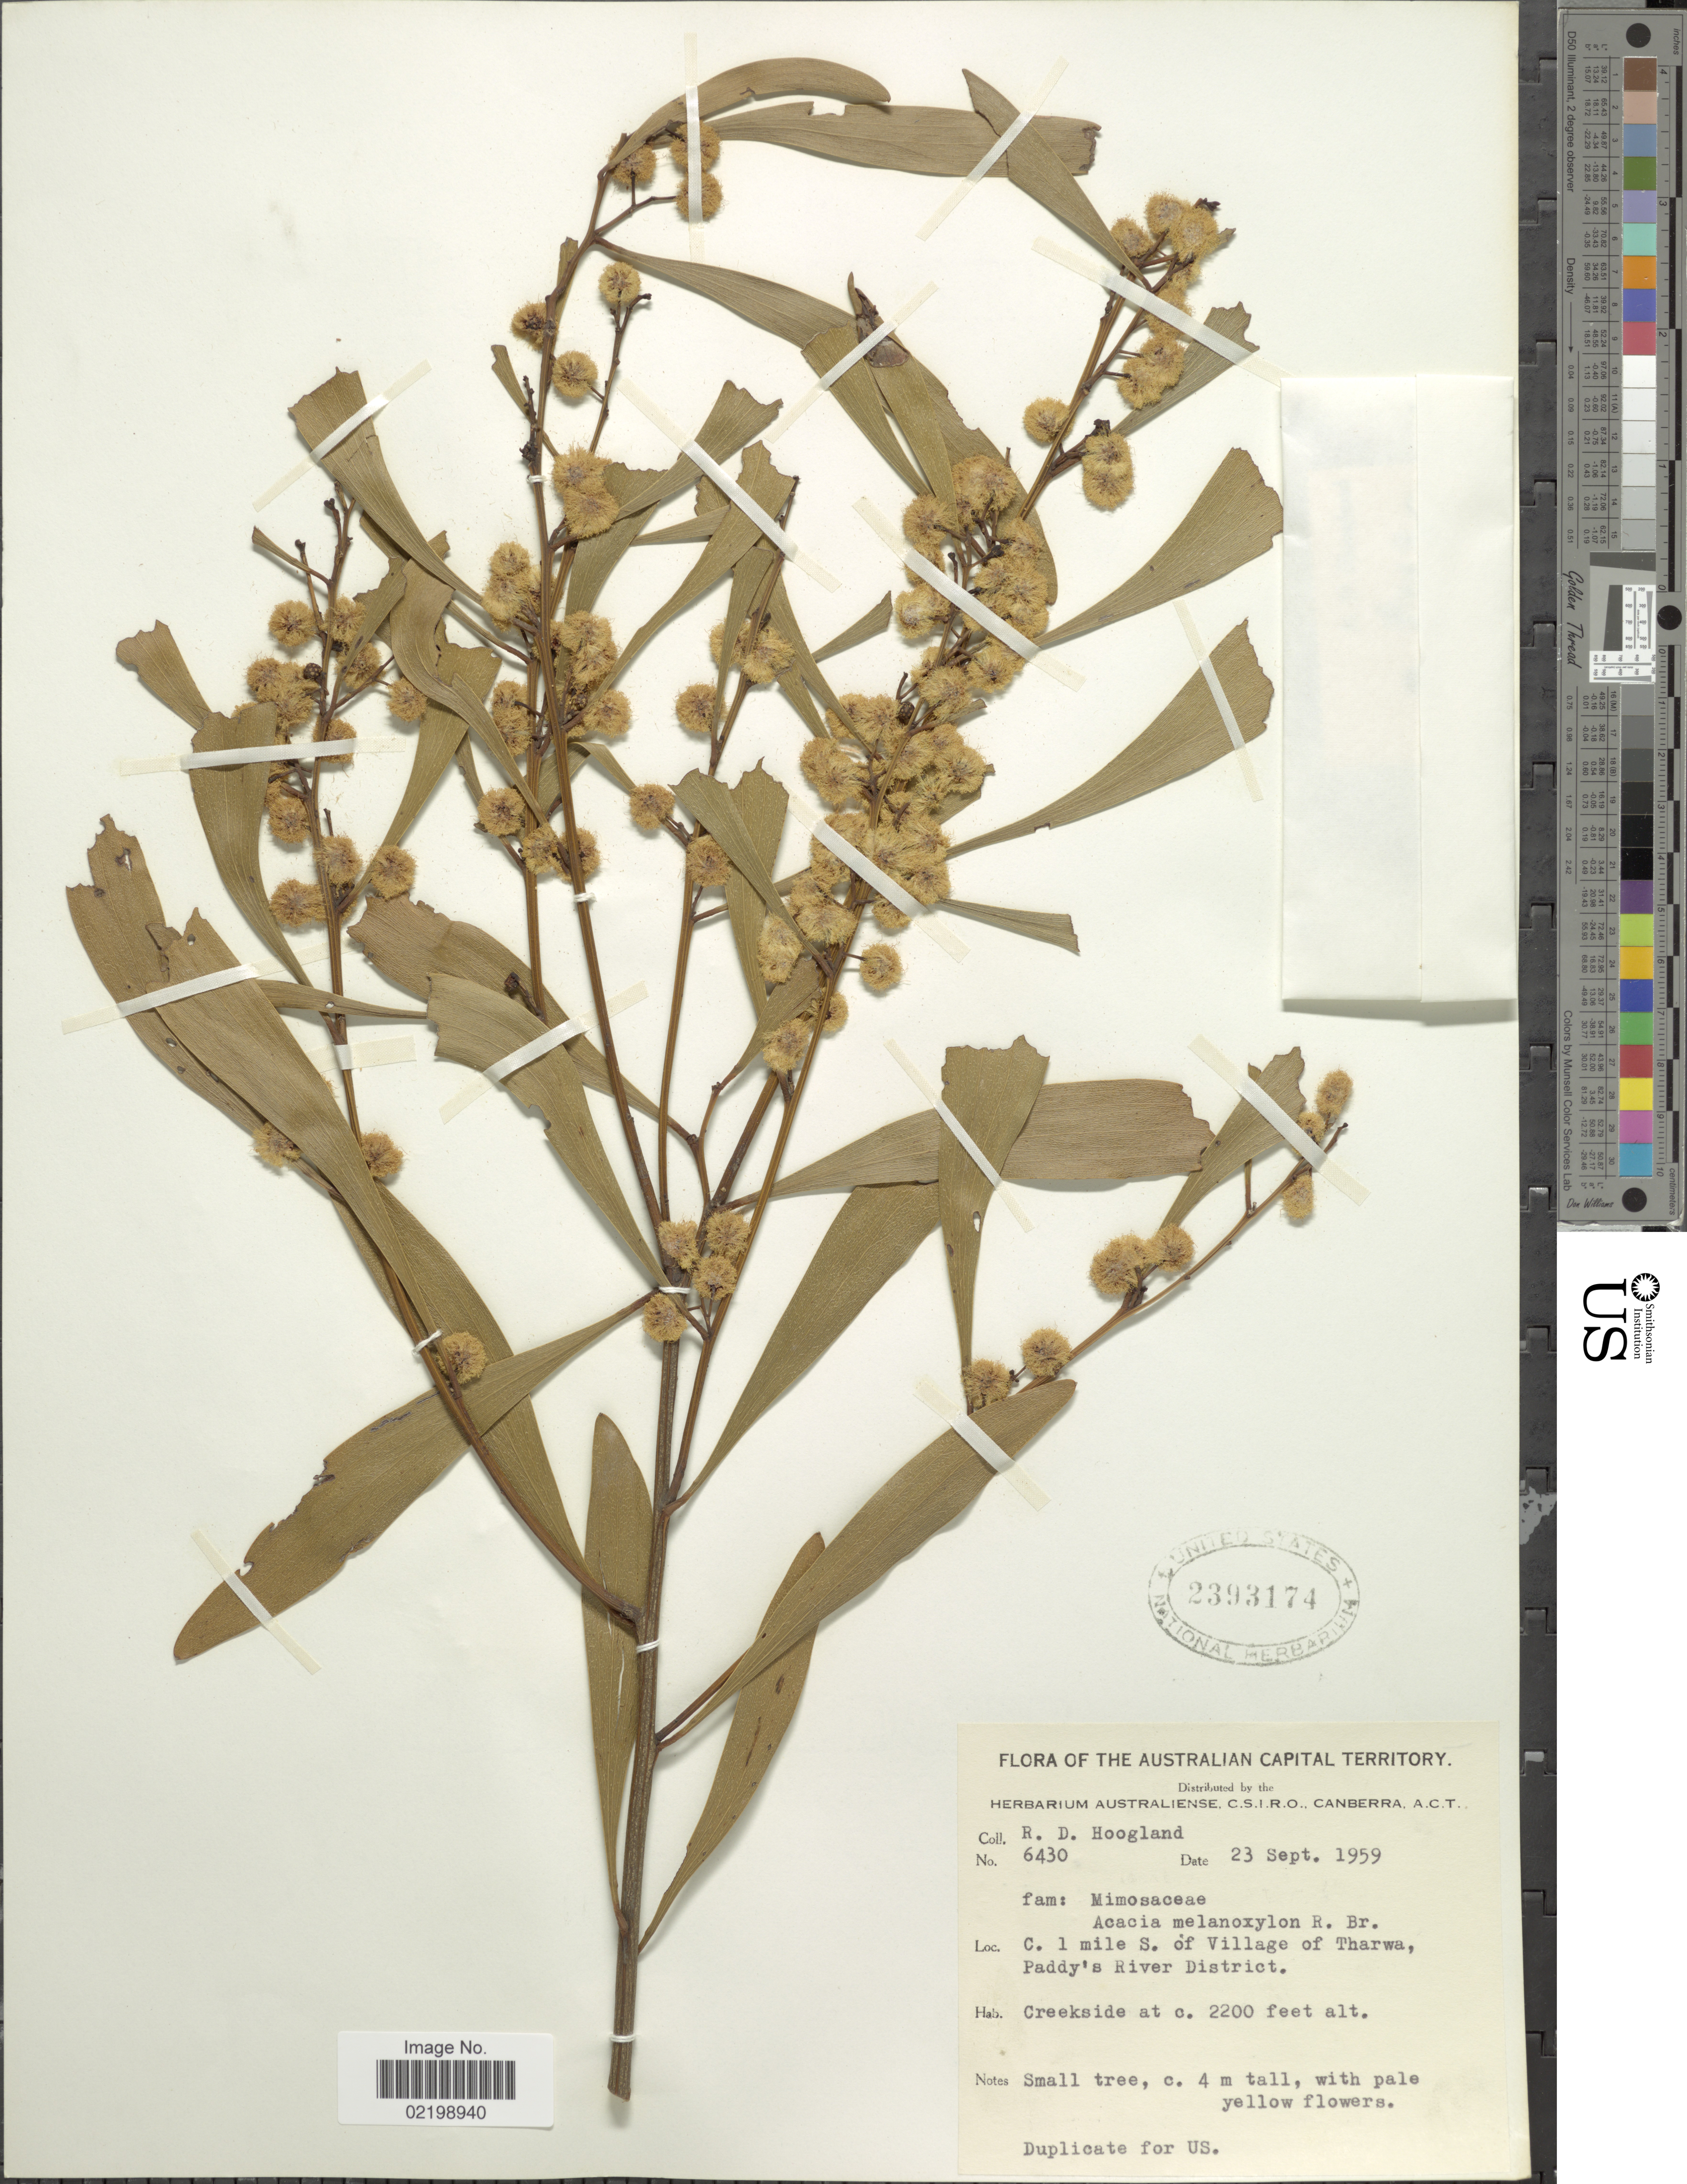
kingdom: Plantae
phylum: Tracheophyta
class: Magnoliopsida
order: Fabales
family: Fabaceae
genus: Acacia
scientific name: Acacia melanoxylon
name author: R. Br.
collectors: R. D. Hoogland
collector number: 6430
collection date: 1959-09-23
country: Australia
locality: Australian Capital Territory, C. 1 mile S. of Village of Tharwa, Paddy's River District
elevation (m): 671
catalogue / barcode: US 2393174